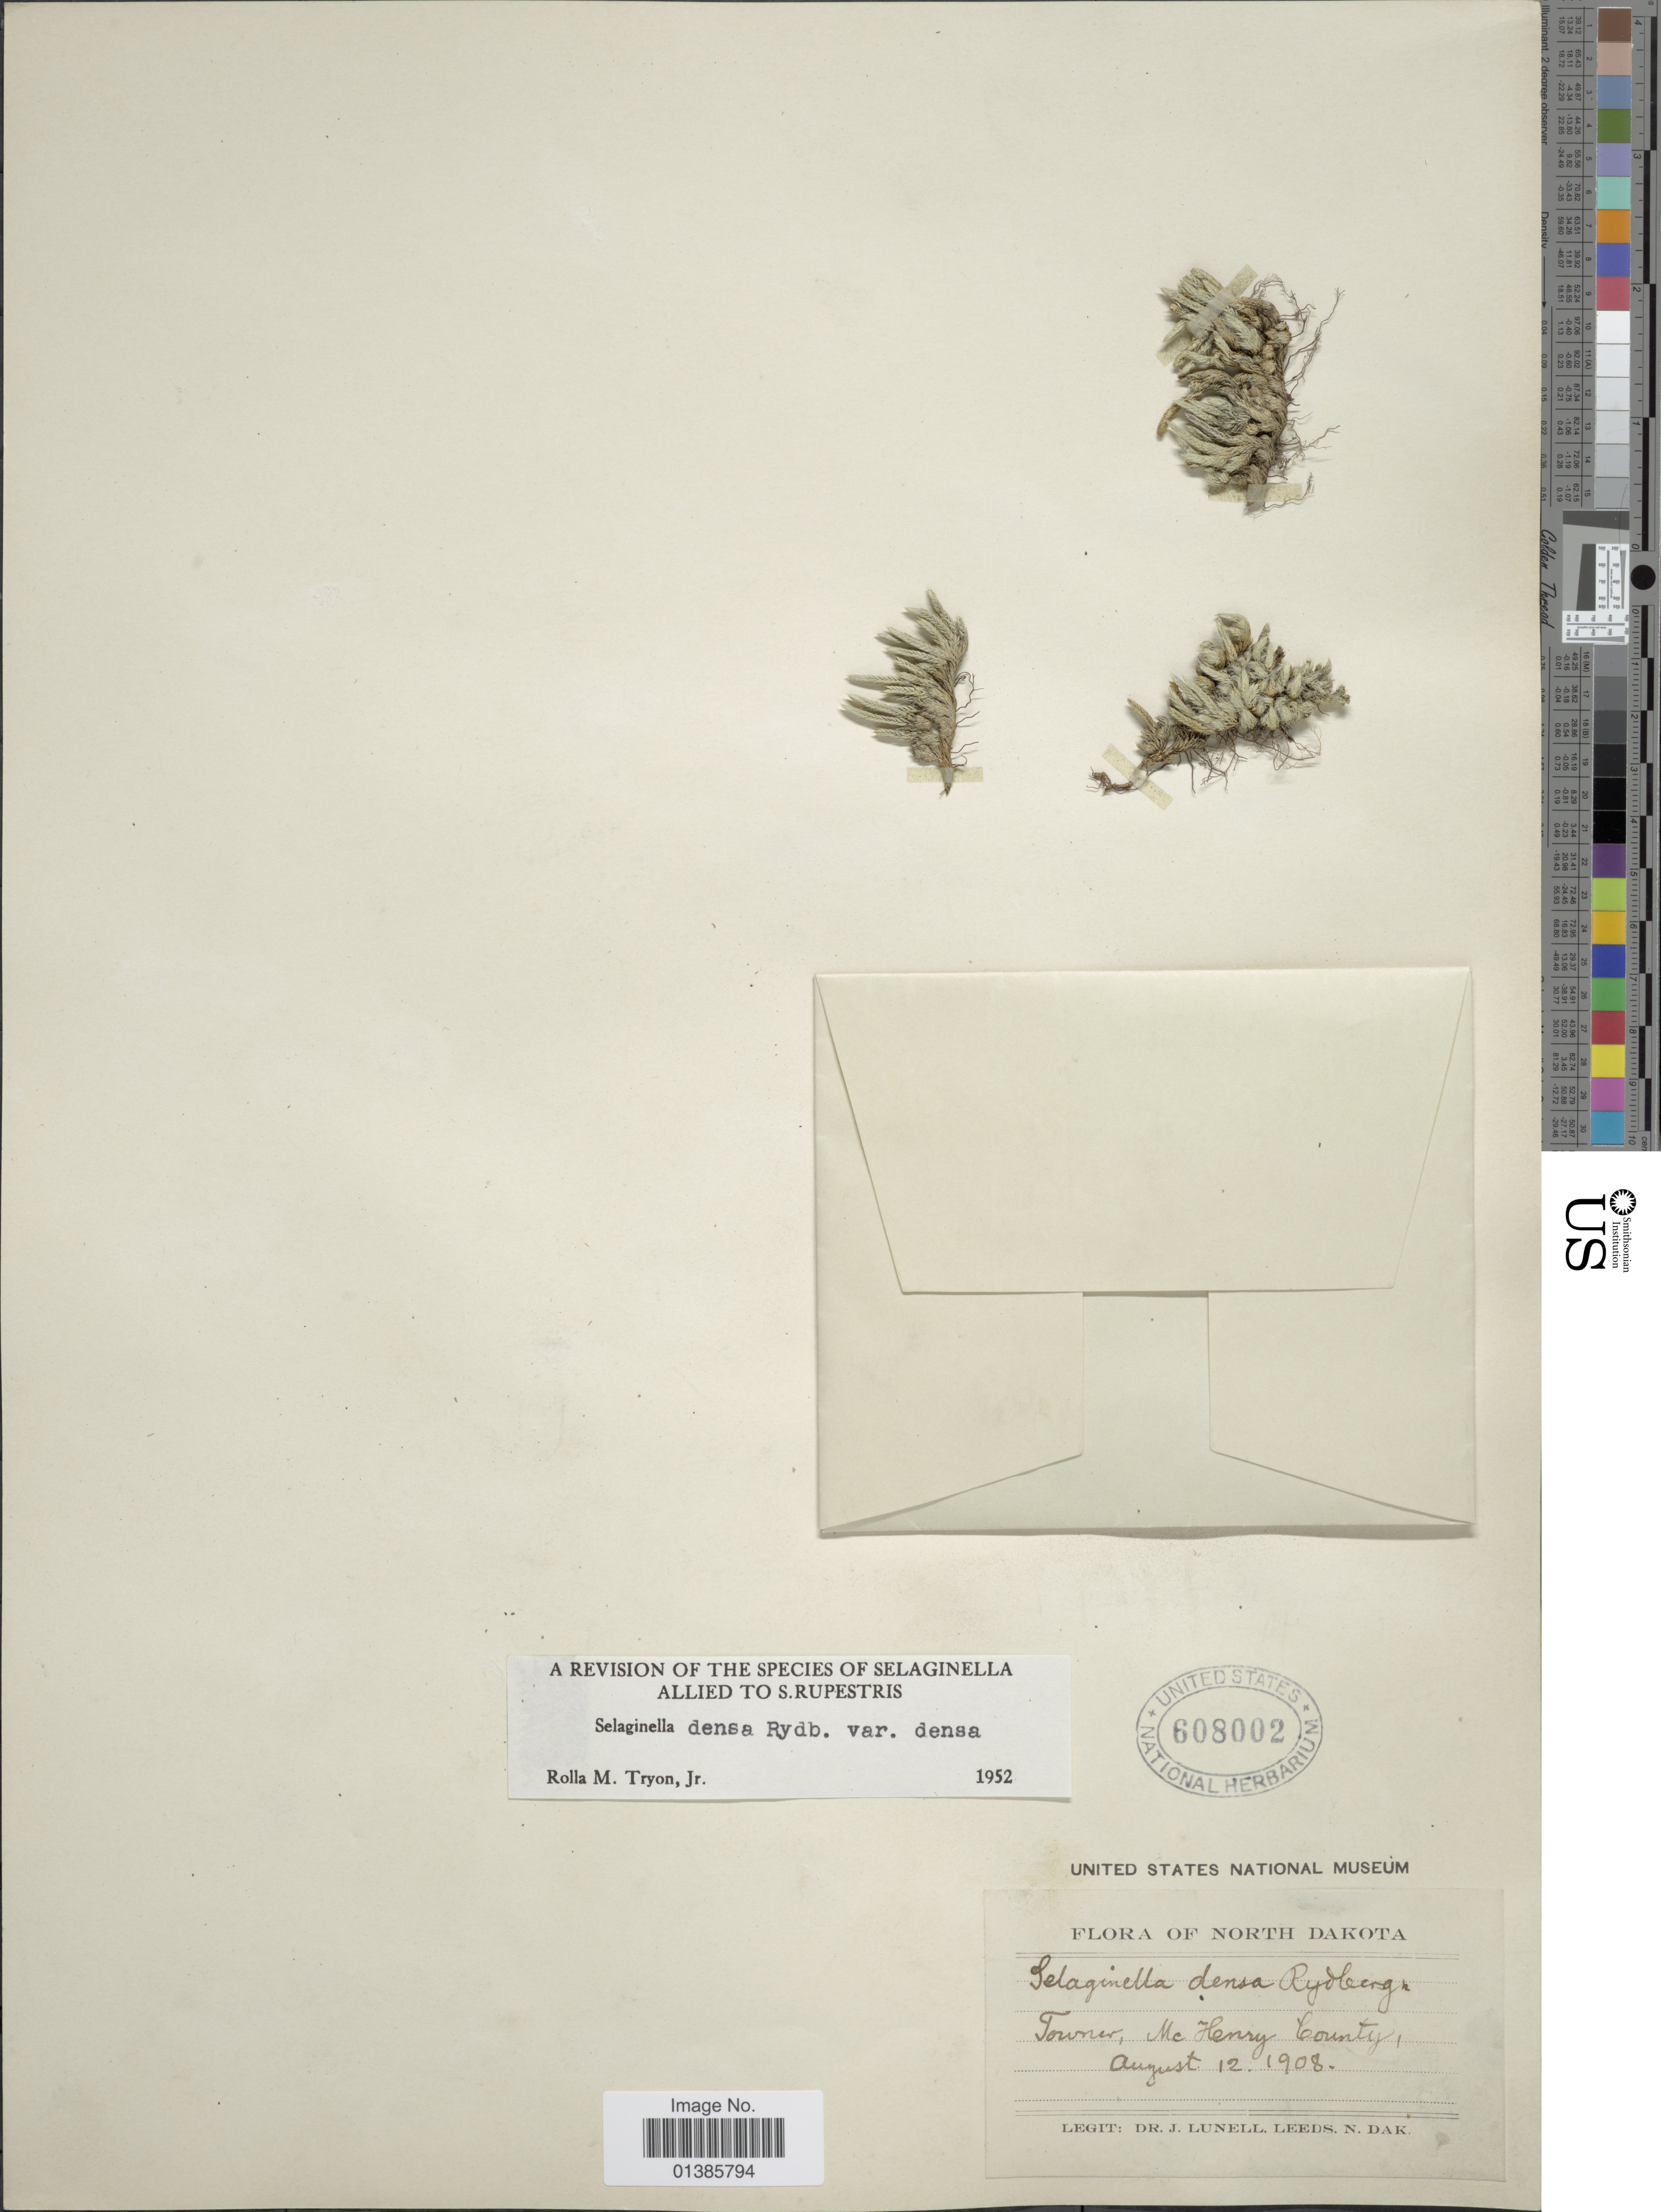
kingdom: Plantae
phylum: Tracheophyta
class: Lycopodiopsida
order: Selaginellales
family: Selaginellaceae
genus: Selaginella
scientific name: Selaginella densa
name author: Rydb.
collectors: J. Leeds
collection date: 1908-08-12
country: United States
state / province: North Dakota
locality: Towner, Mc Henry County.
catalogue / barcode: US 608002